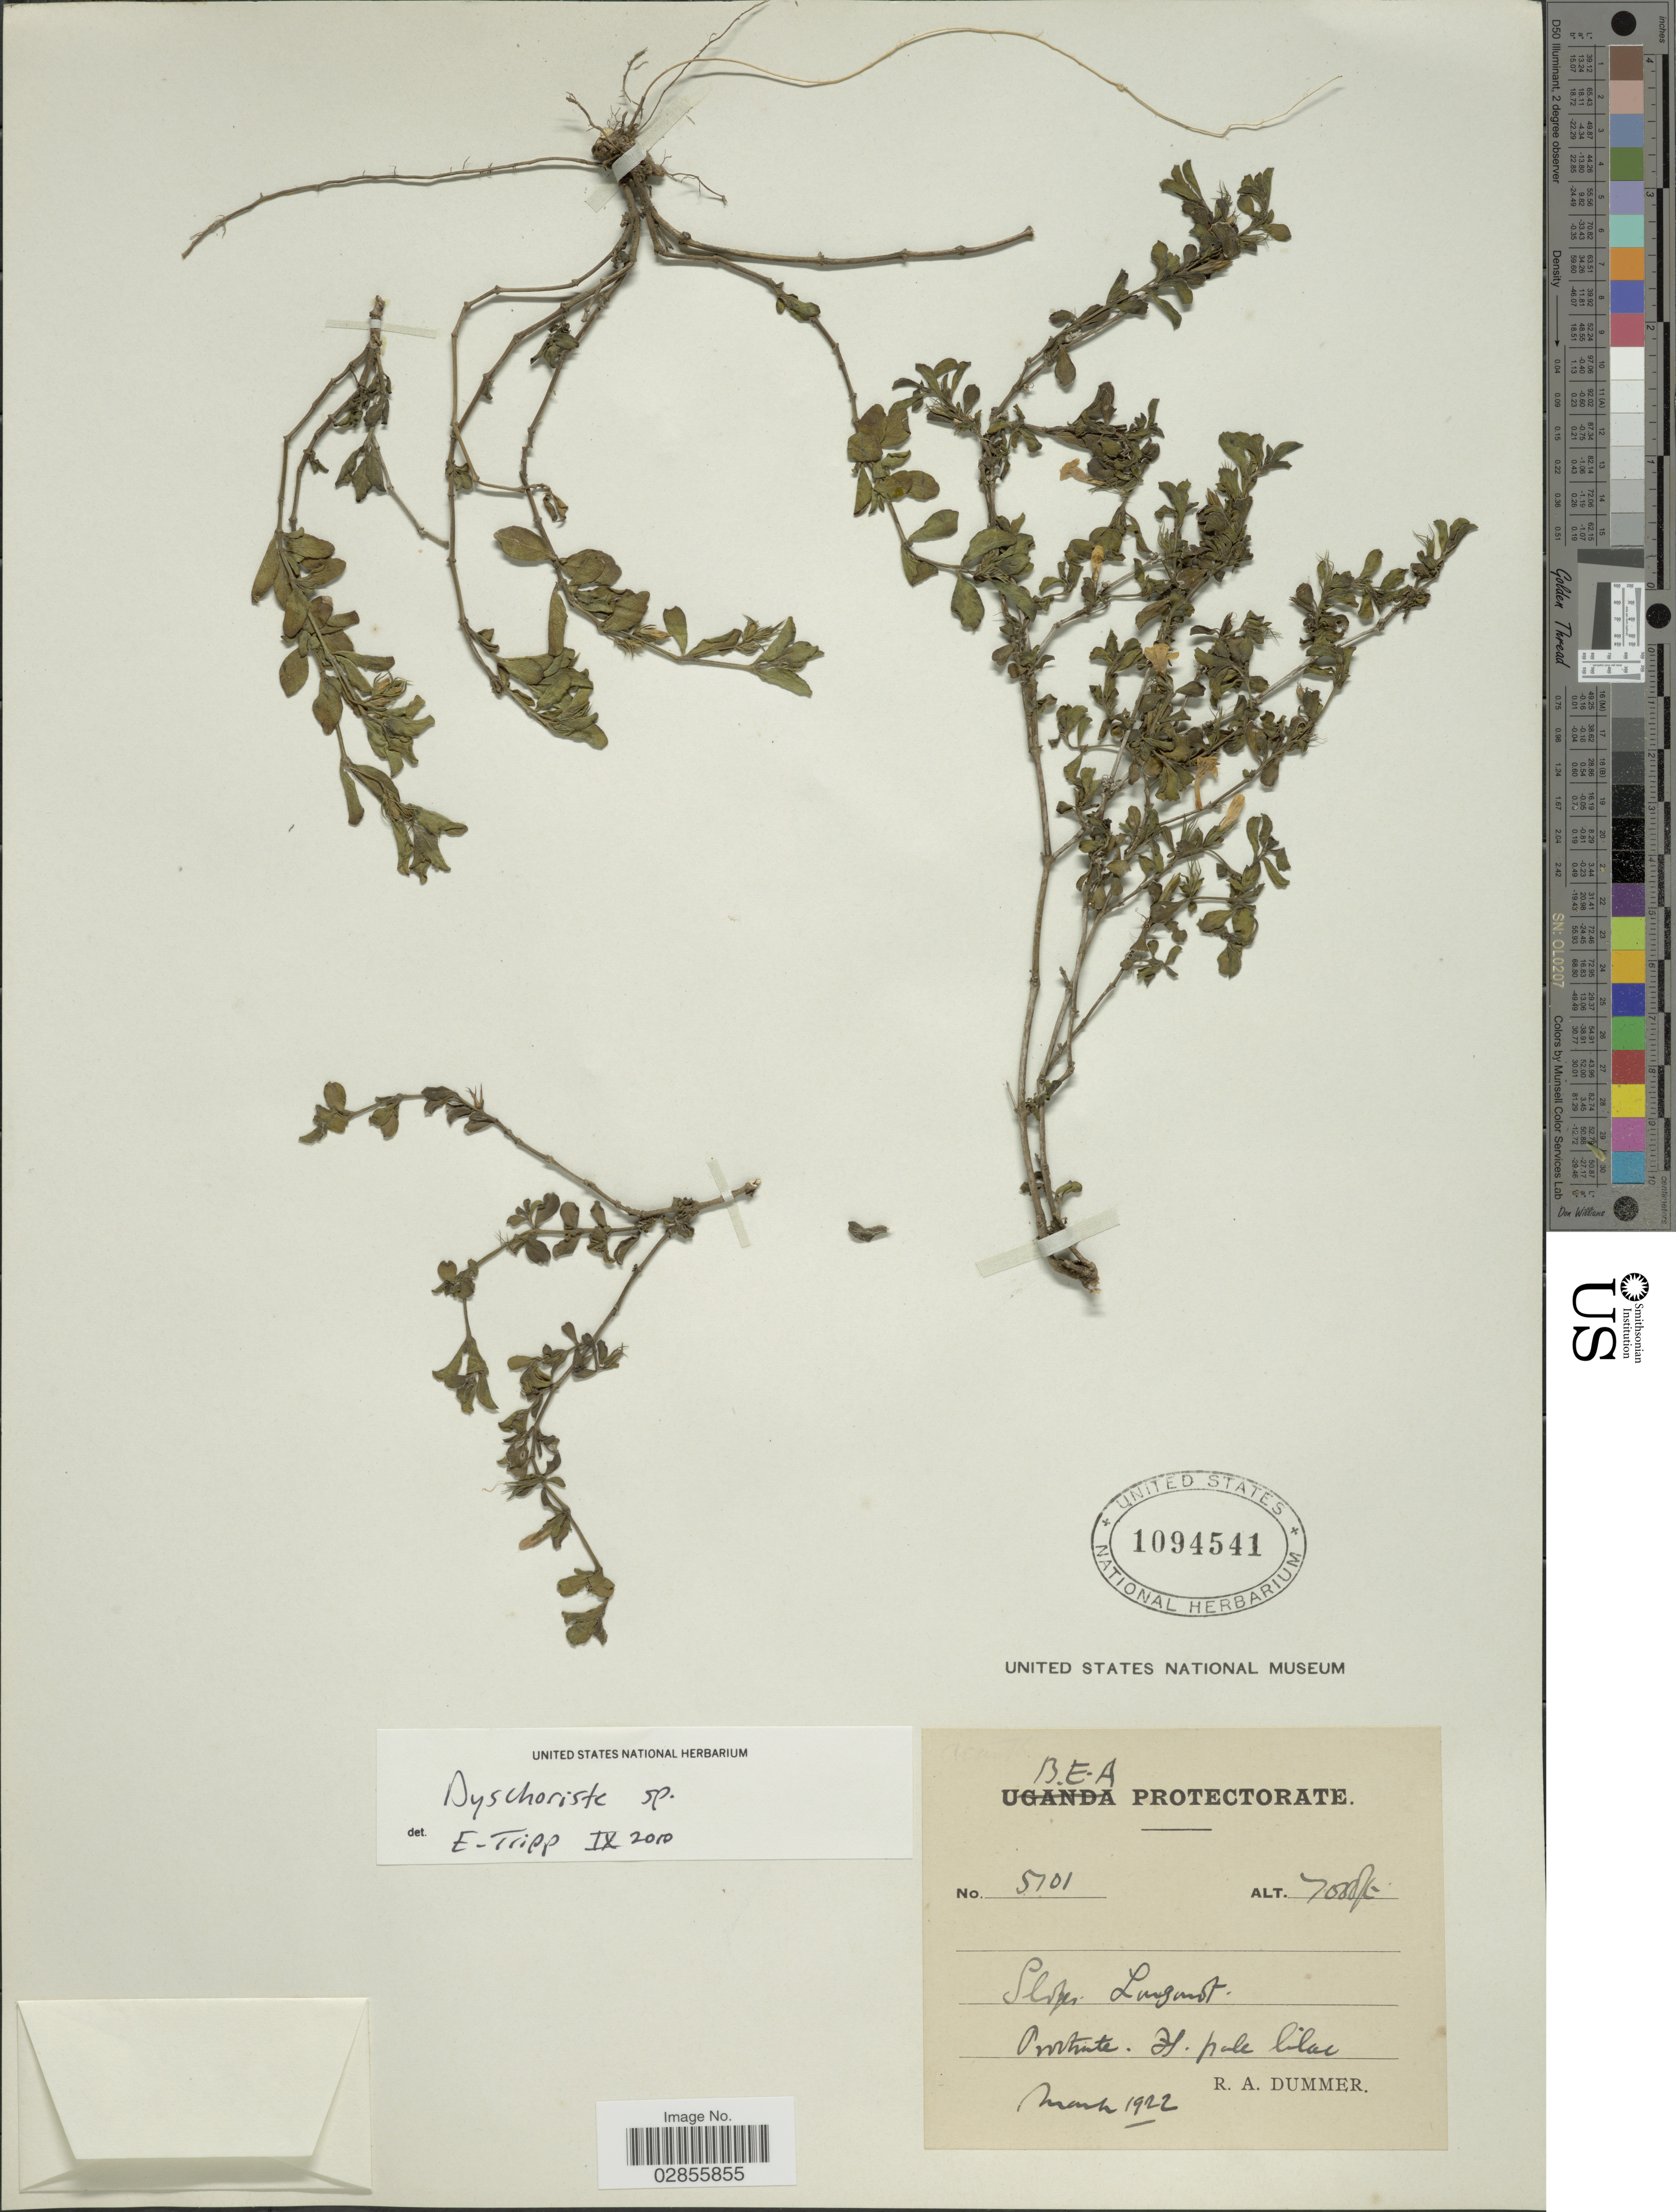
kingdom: Plantae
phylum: Tracheophyta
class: Magnoliopsida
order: Lamiales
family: Acanthaceae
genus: Dyschoriste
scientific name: Dyschoriste sp.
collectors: R. A. Dümmer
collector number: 5101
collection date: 1922-03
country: Kenya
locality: B. E. A. Longost.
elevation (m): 2134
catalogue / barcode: US 1094541